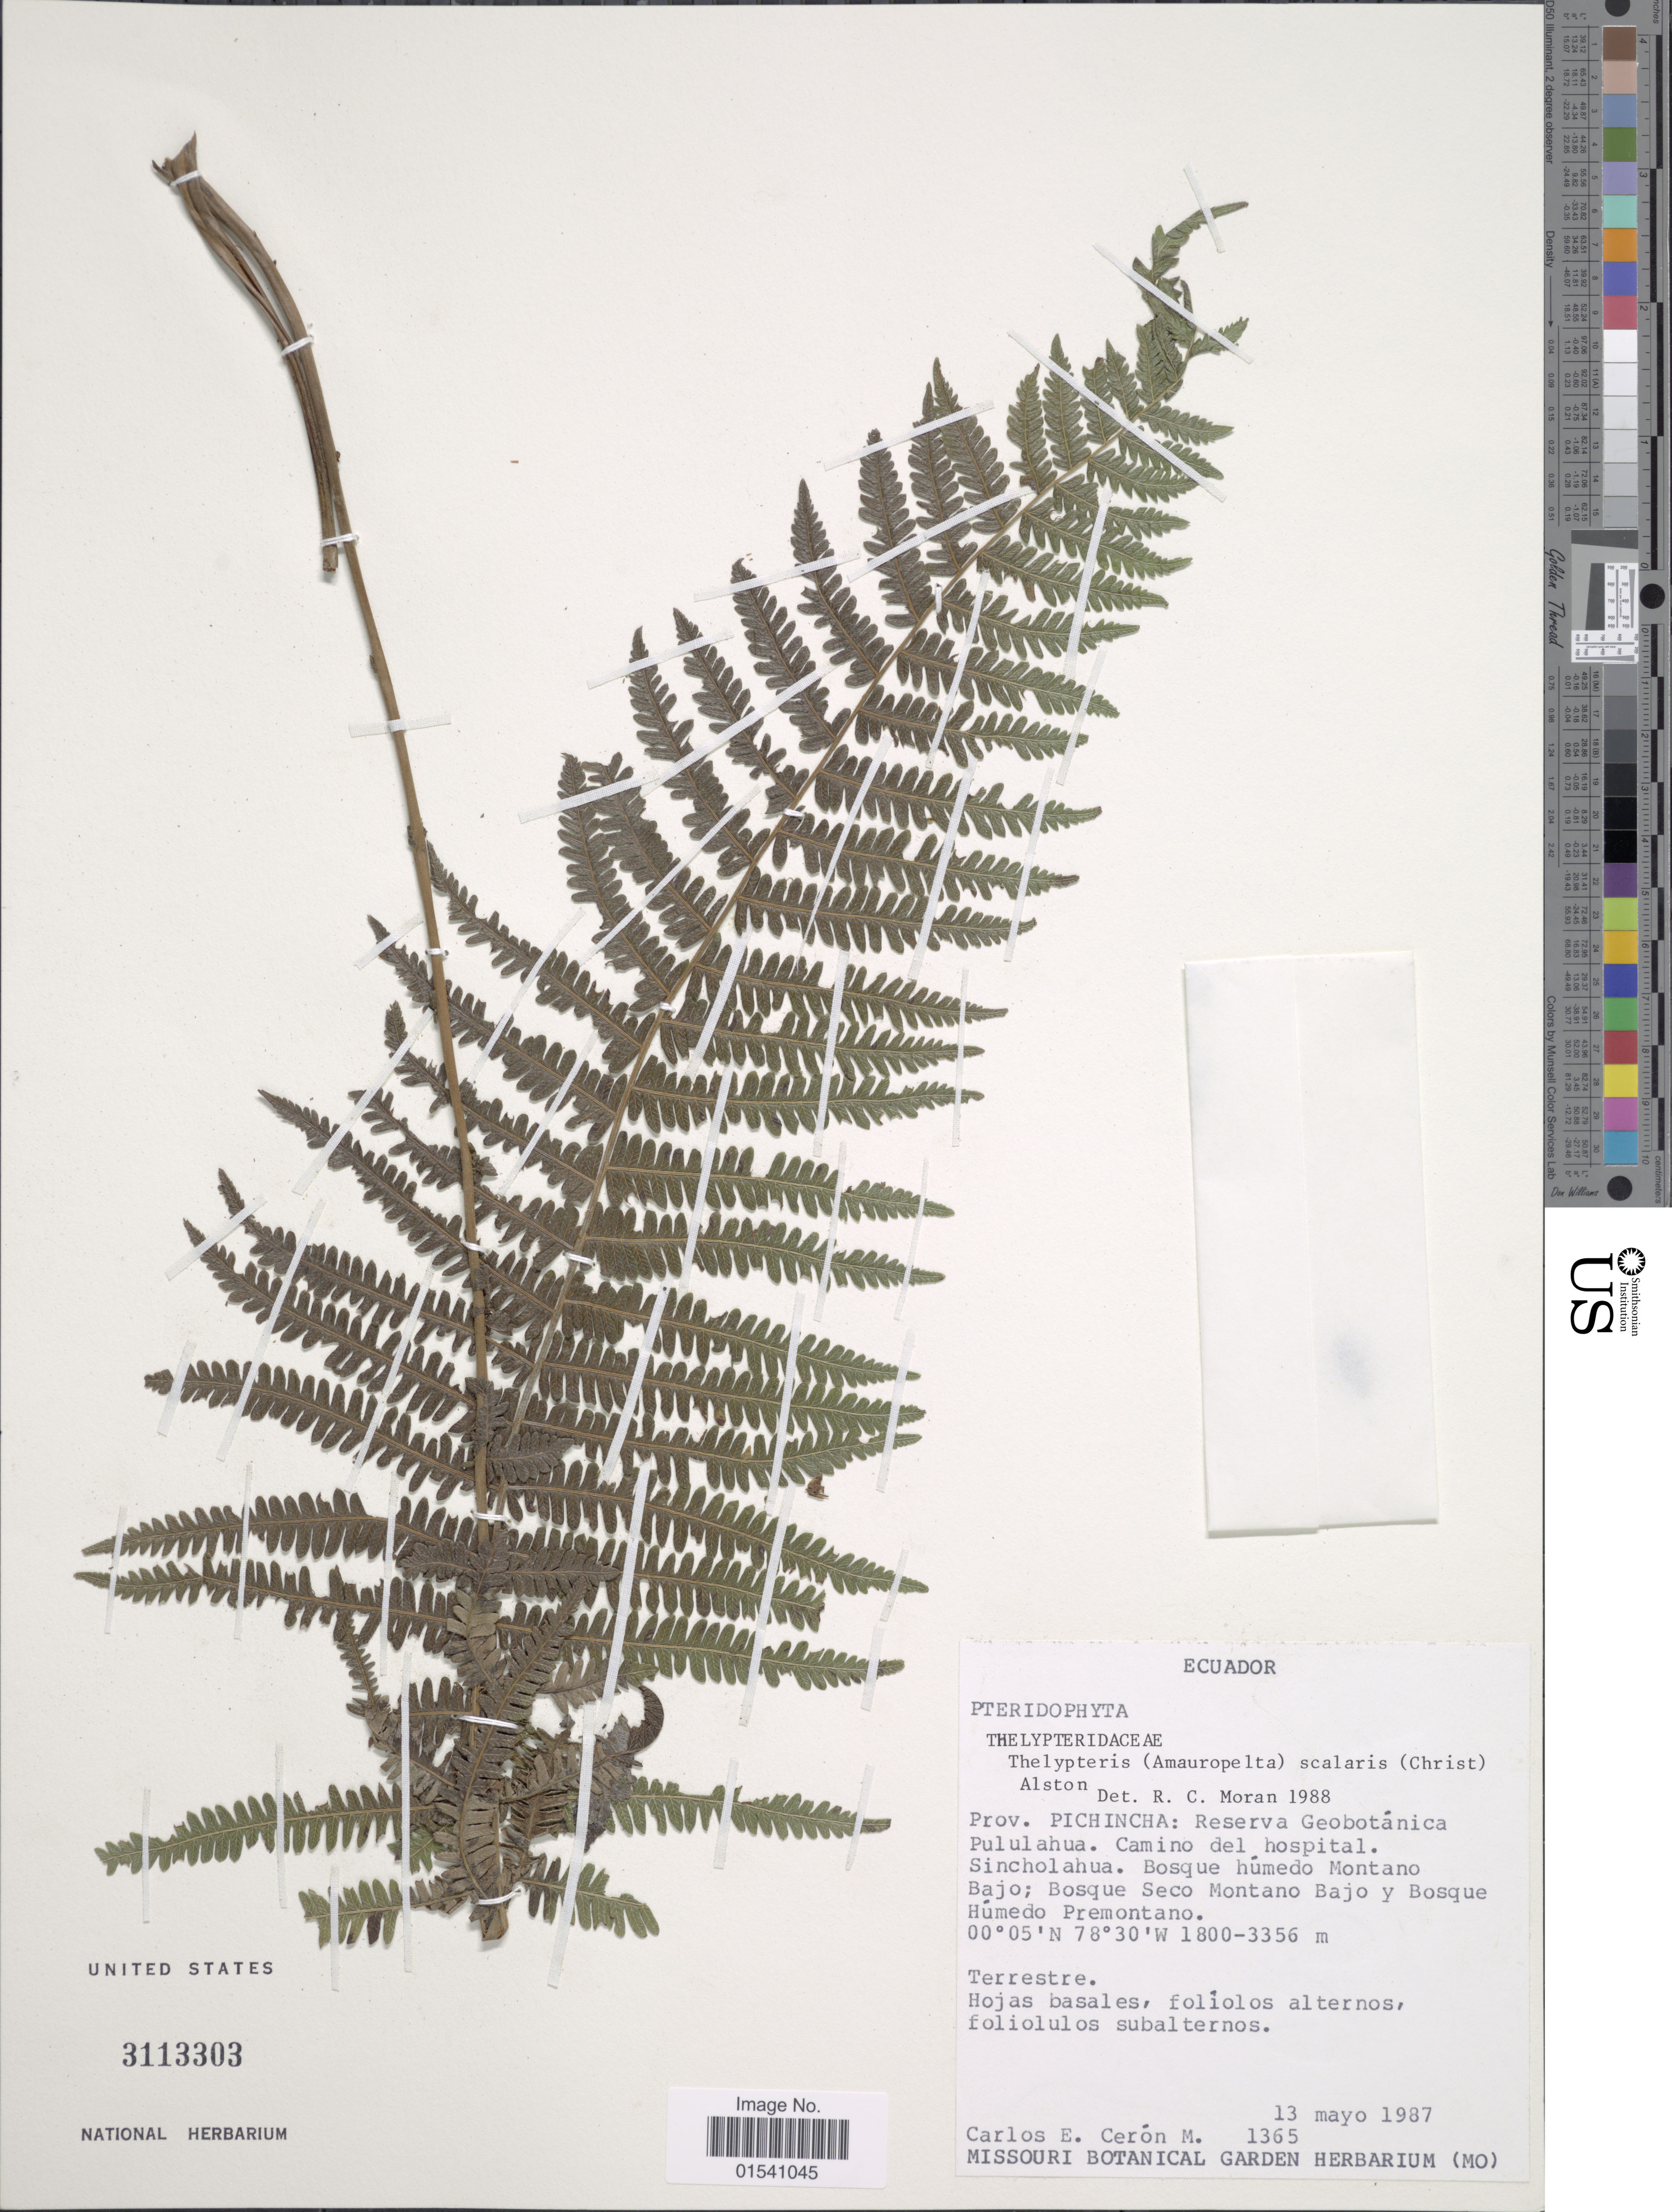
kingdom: Plantae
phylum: Tracheophyta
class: Polypodiopsida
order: Polypodiales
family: Thelypteridaceae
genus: Amauropelta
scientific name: Amauropelta scalaris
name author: (Christ) Á. Löve & D. Löve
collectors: C. E. Cerón M.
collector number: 1365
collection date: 1987-05-13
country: Ecuador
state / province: Pichincha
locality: Reserva Geobotánica Pululahua. Camino del hospital. Sincholahua. Bosque húmedo Montano Bajo; Bosque Seco Montano Bajo y Bosque Húmedo Premontano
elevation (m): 1800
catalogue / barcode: US 3113303